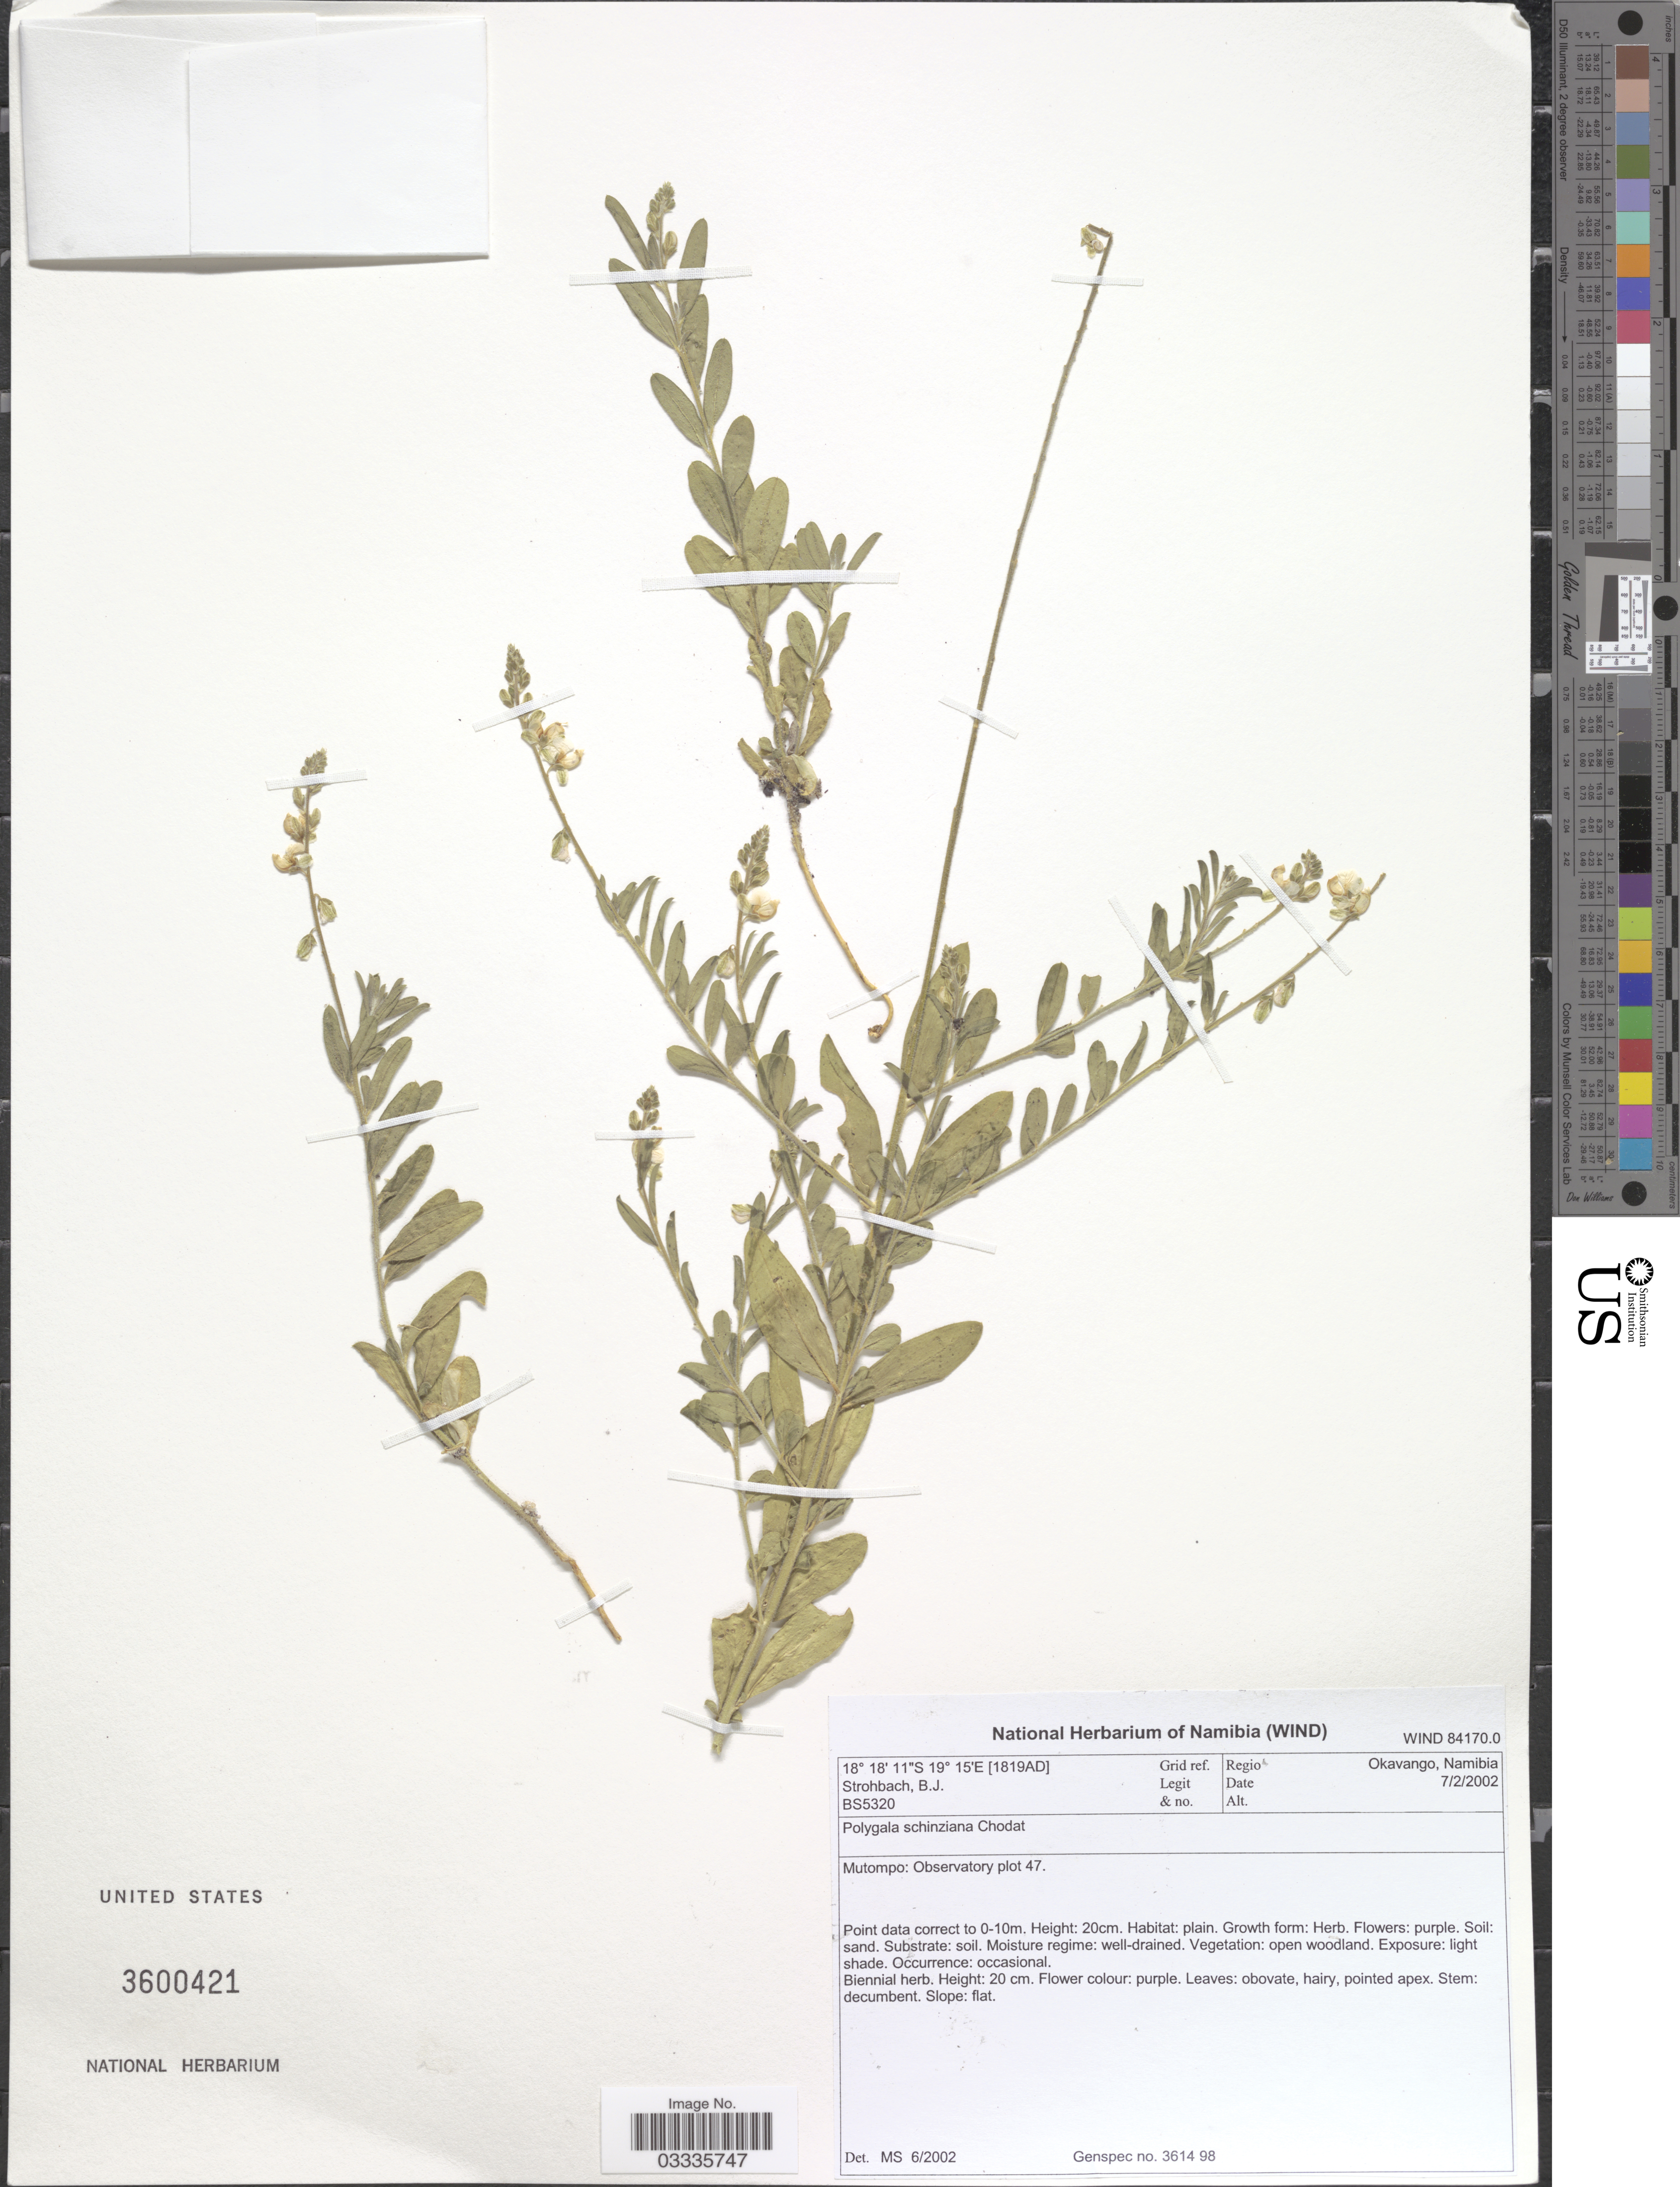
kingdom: Plantae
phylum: Tracheophyta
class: Magnoliopsida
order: Fabales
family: Polygalaceae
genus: Polygala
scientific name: Polygala schinziana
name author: Chodat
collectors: B. Strohbach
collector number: BS5320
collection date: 2002-02-07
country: Namibia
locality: [1819AD] Regio Okavango. Mutompo: Observatory plot 47.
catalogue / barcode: US 3600421